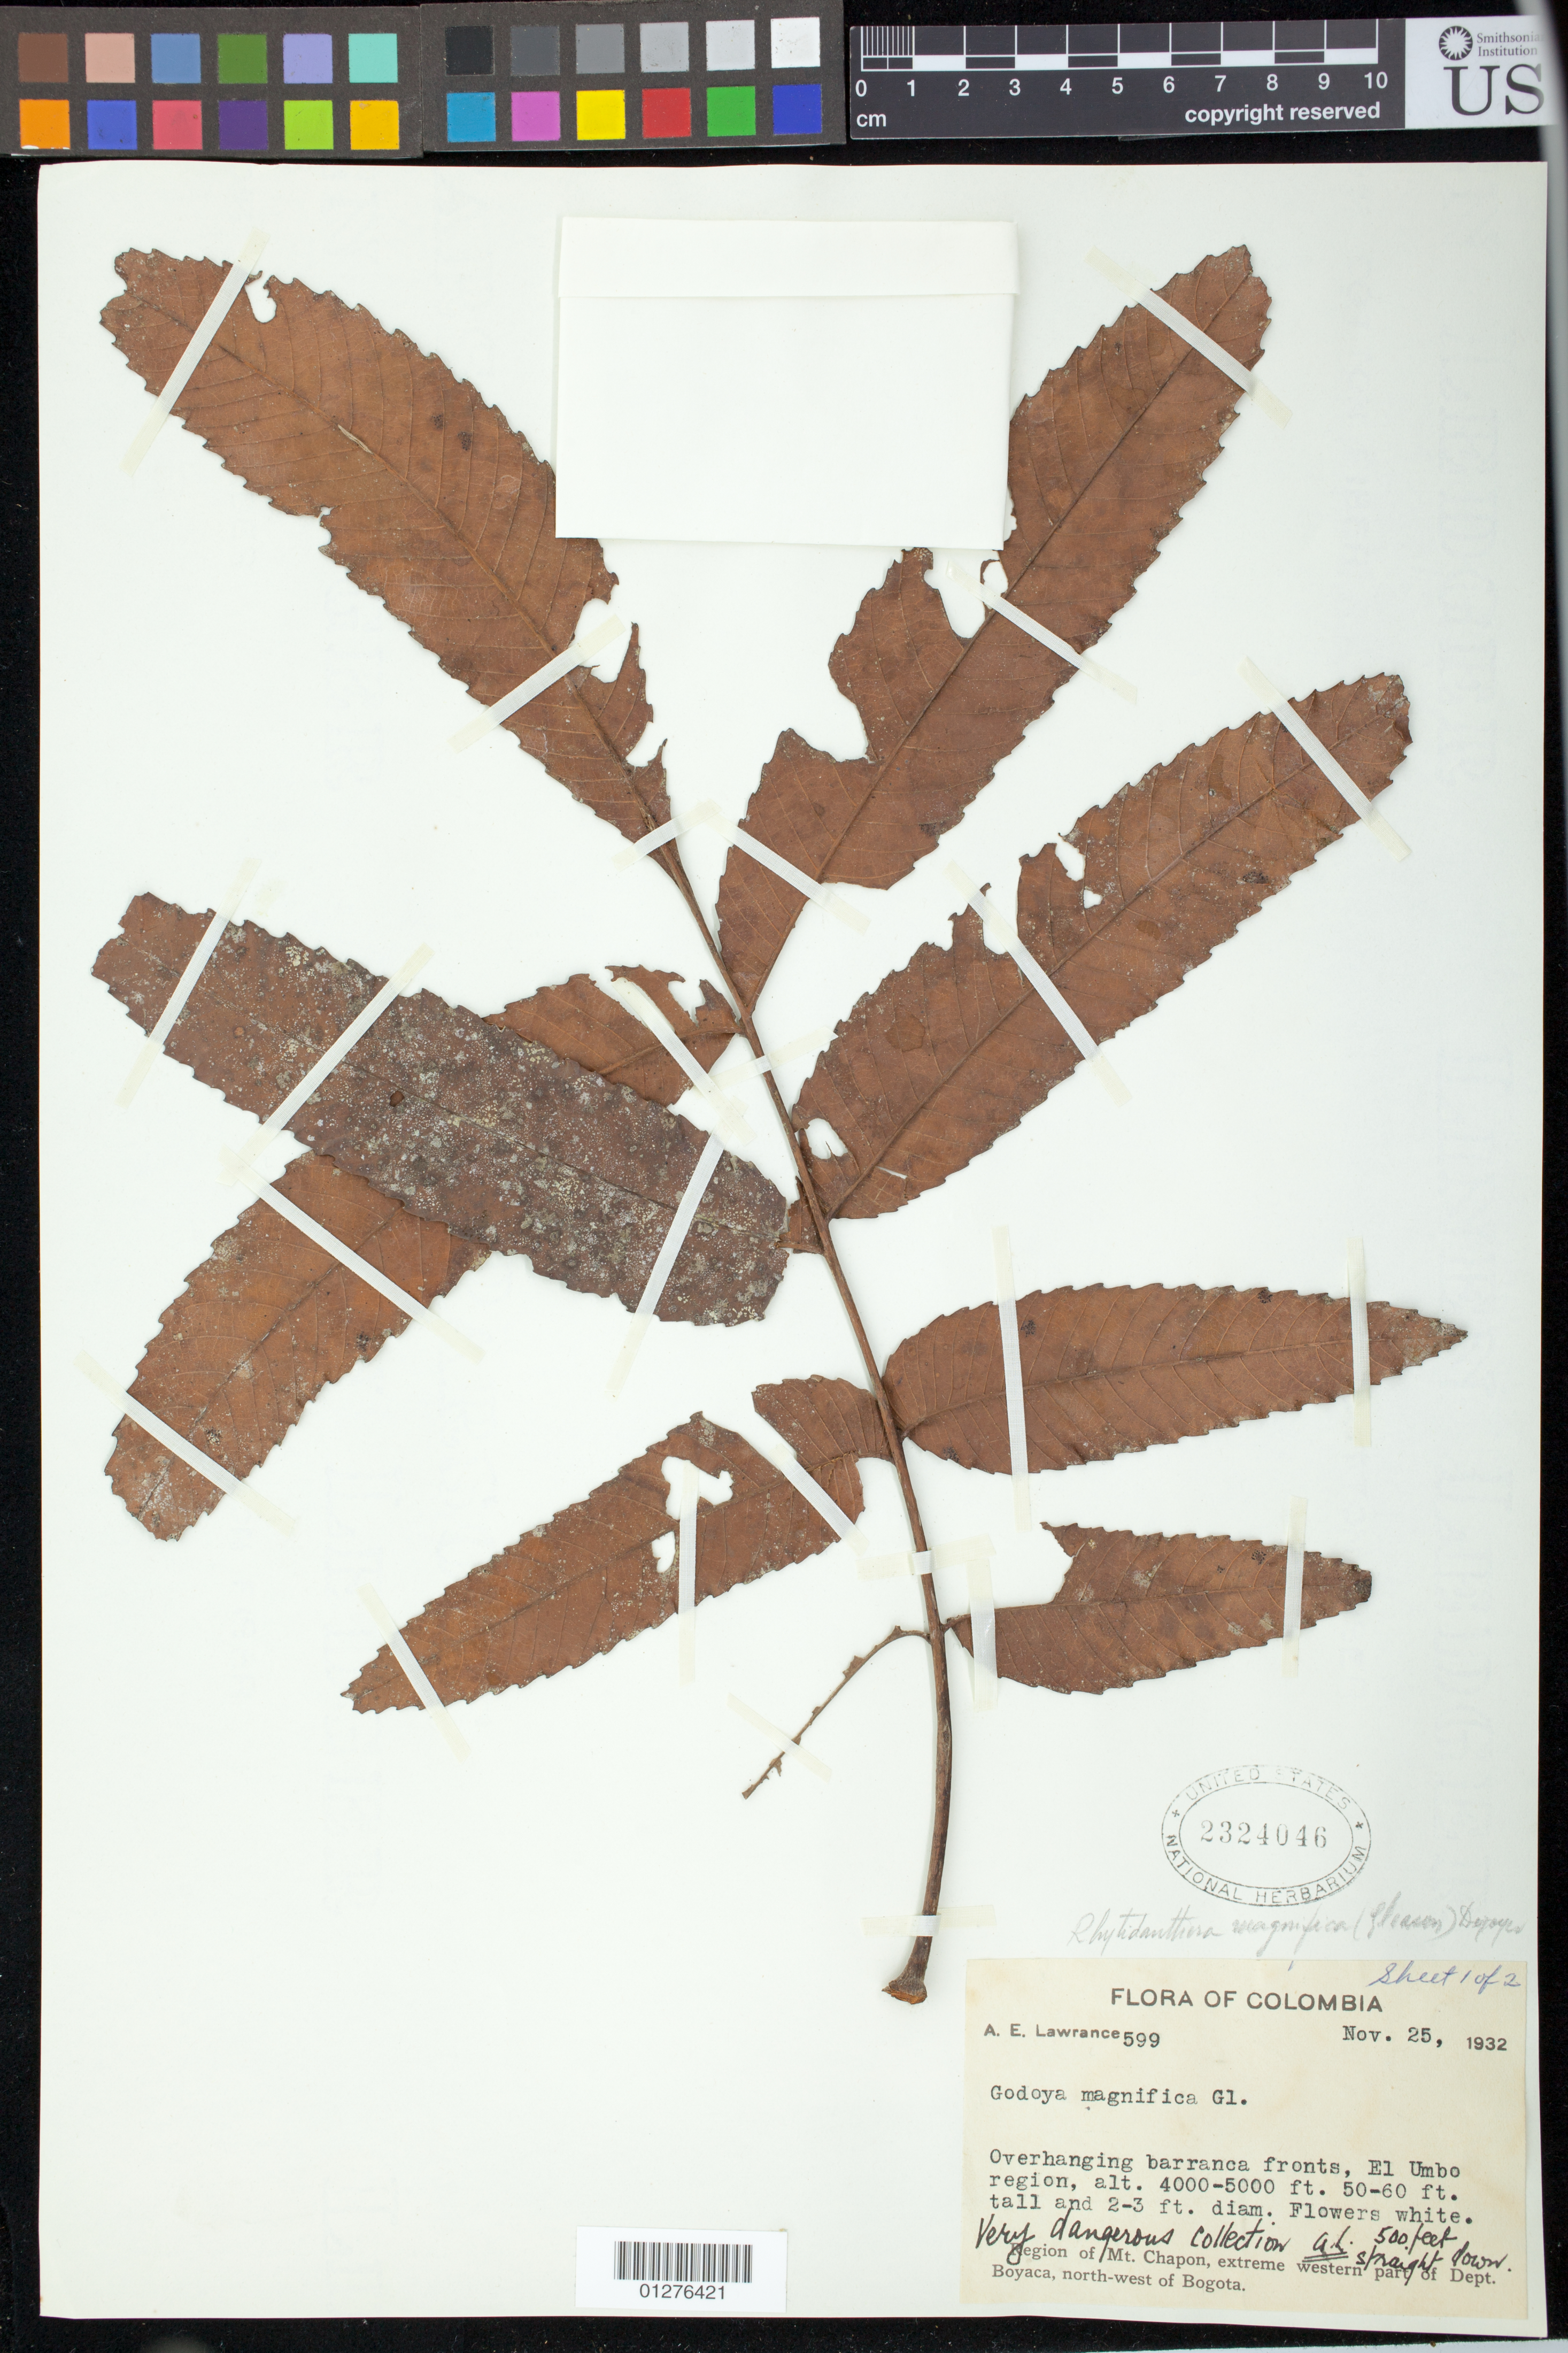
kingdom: Plantae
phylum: Tracheophyta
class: Magnoliopsida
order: Malpighiales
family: Ochnaceae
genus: Godoya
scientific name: Godoya magnifica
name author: Gleason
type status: Isotype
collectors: A. Lawrance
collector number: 599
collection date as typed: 25 Nov 1932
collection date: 1932-11-25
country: Colombia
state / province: Boyacá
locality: El Umbo region, region of Mt. Chapon, extreme western part of Dept. Boyaca, NW of Bogota.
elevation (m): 1219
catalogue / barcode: US 2324046